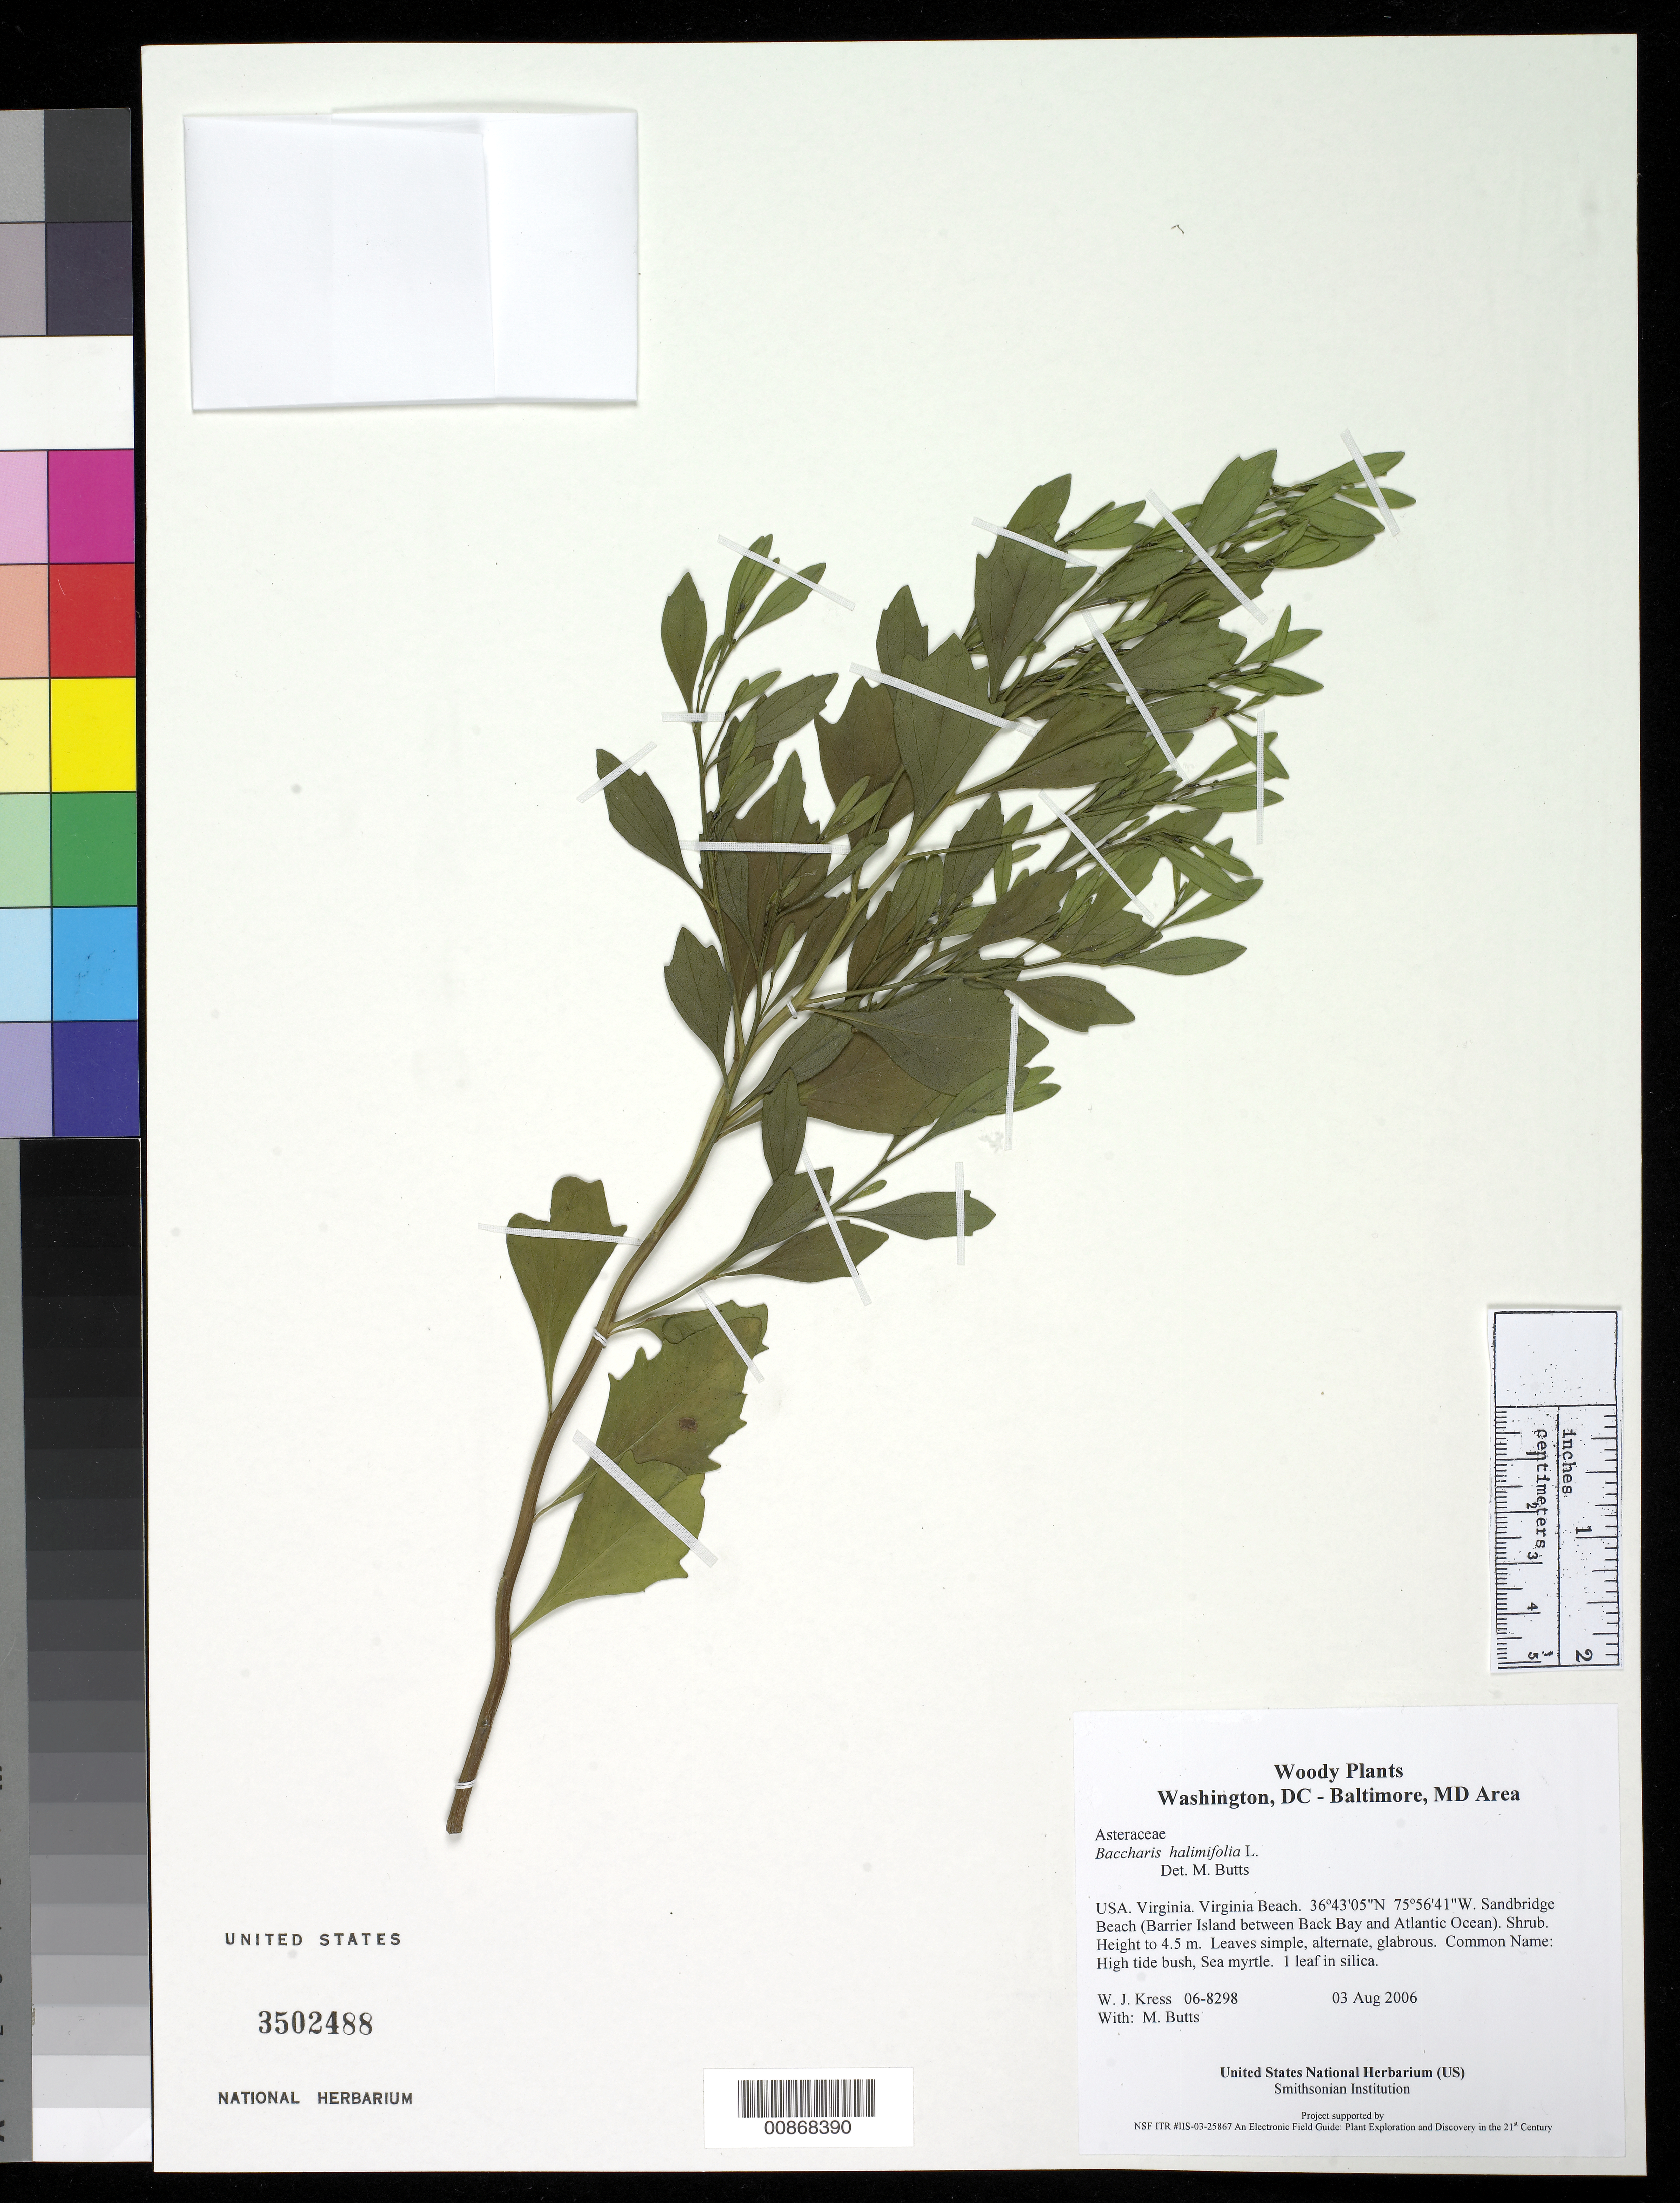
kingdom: Plantae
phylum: Tracheophyta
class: Magnoliopsida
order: Asterales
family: Asteraceae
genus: Baccharis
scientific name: Baccharis halimifolia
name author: L.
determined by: Butts, M. B.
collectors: W. J. Kress & M. B. Butts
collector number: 06-8298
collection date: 2006-08-03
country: United States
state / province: Virginia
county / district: City of Virginia Beach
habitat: Sandbridge Beach (Barrier Island between Back Bay and Atlantic Ocean).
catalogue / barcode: US 3502488